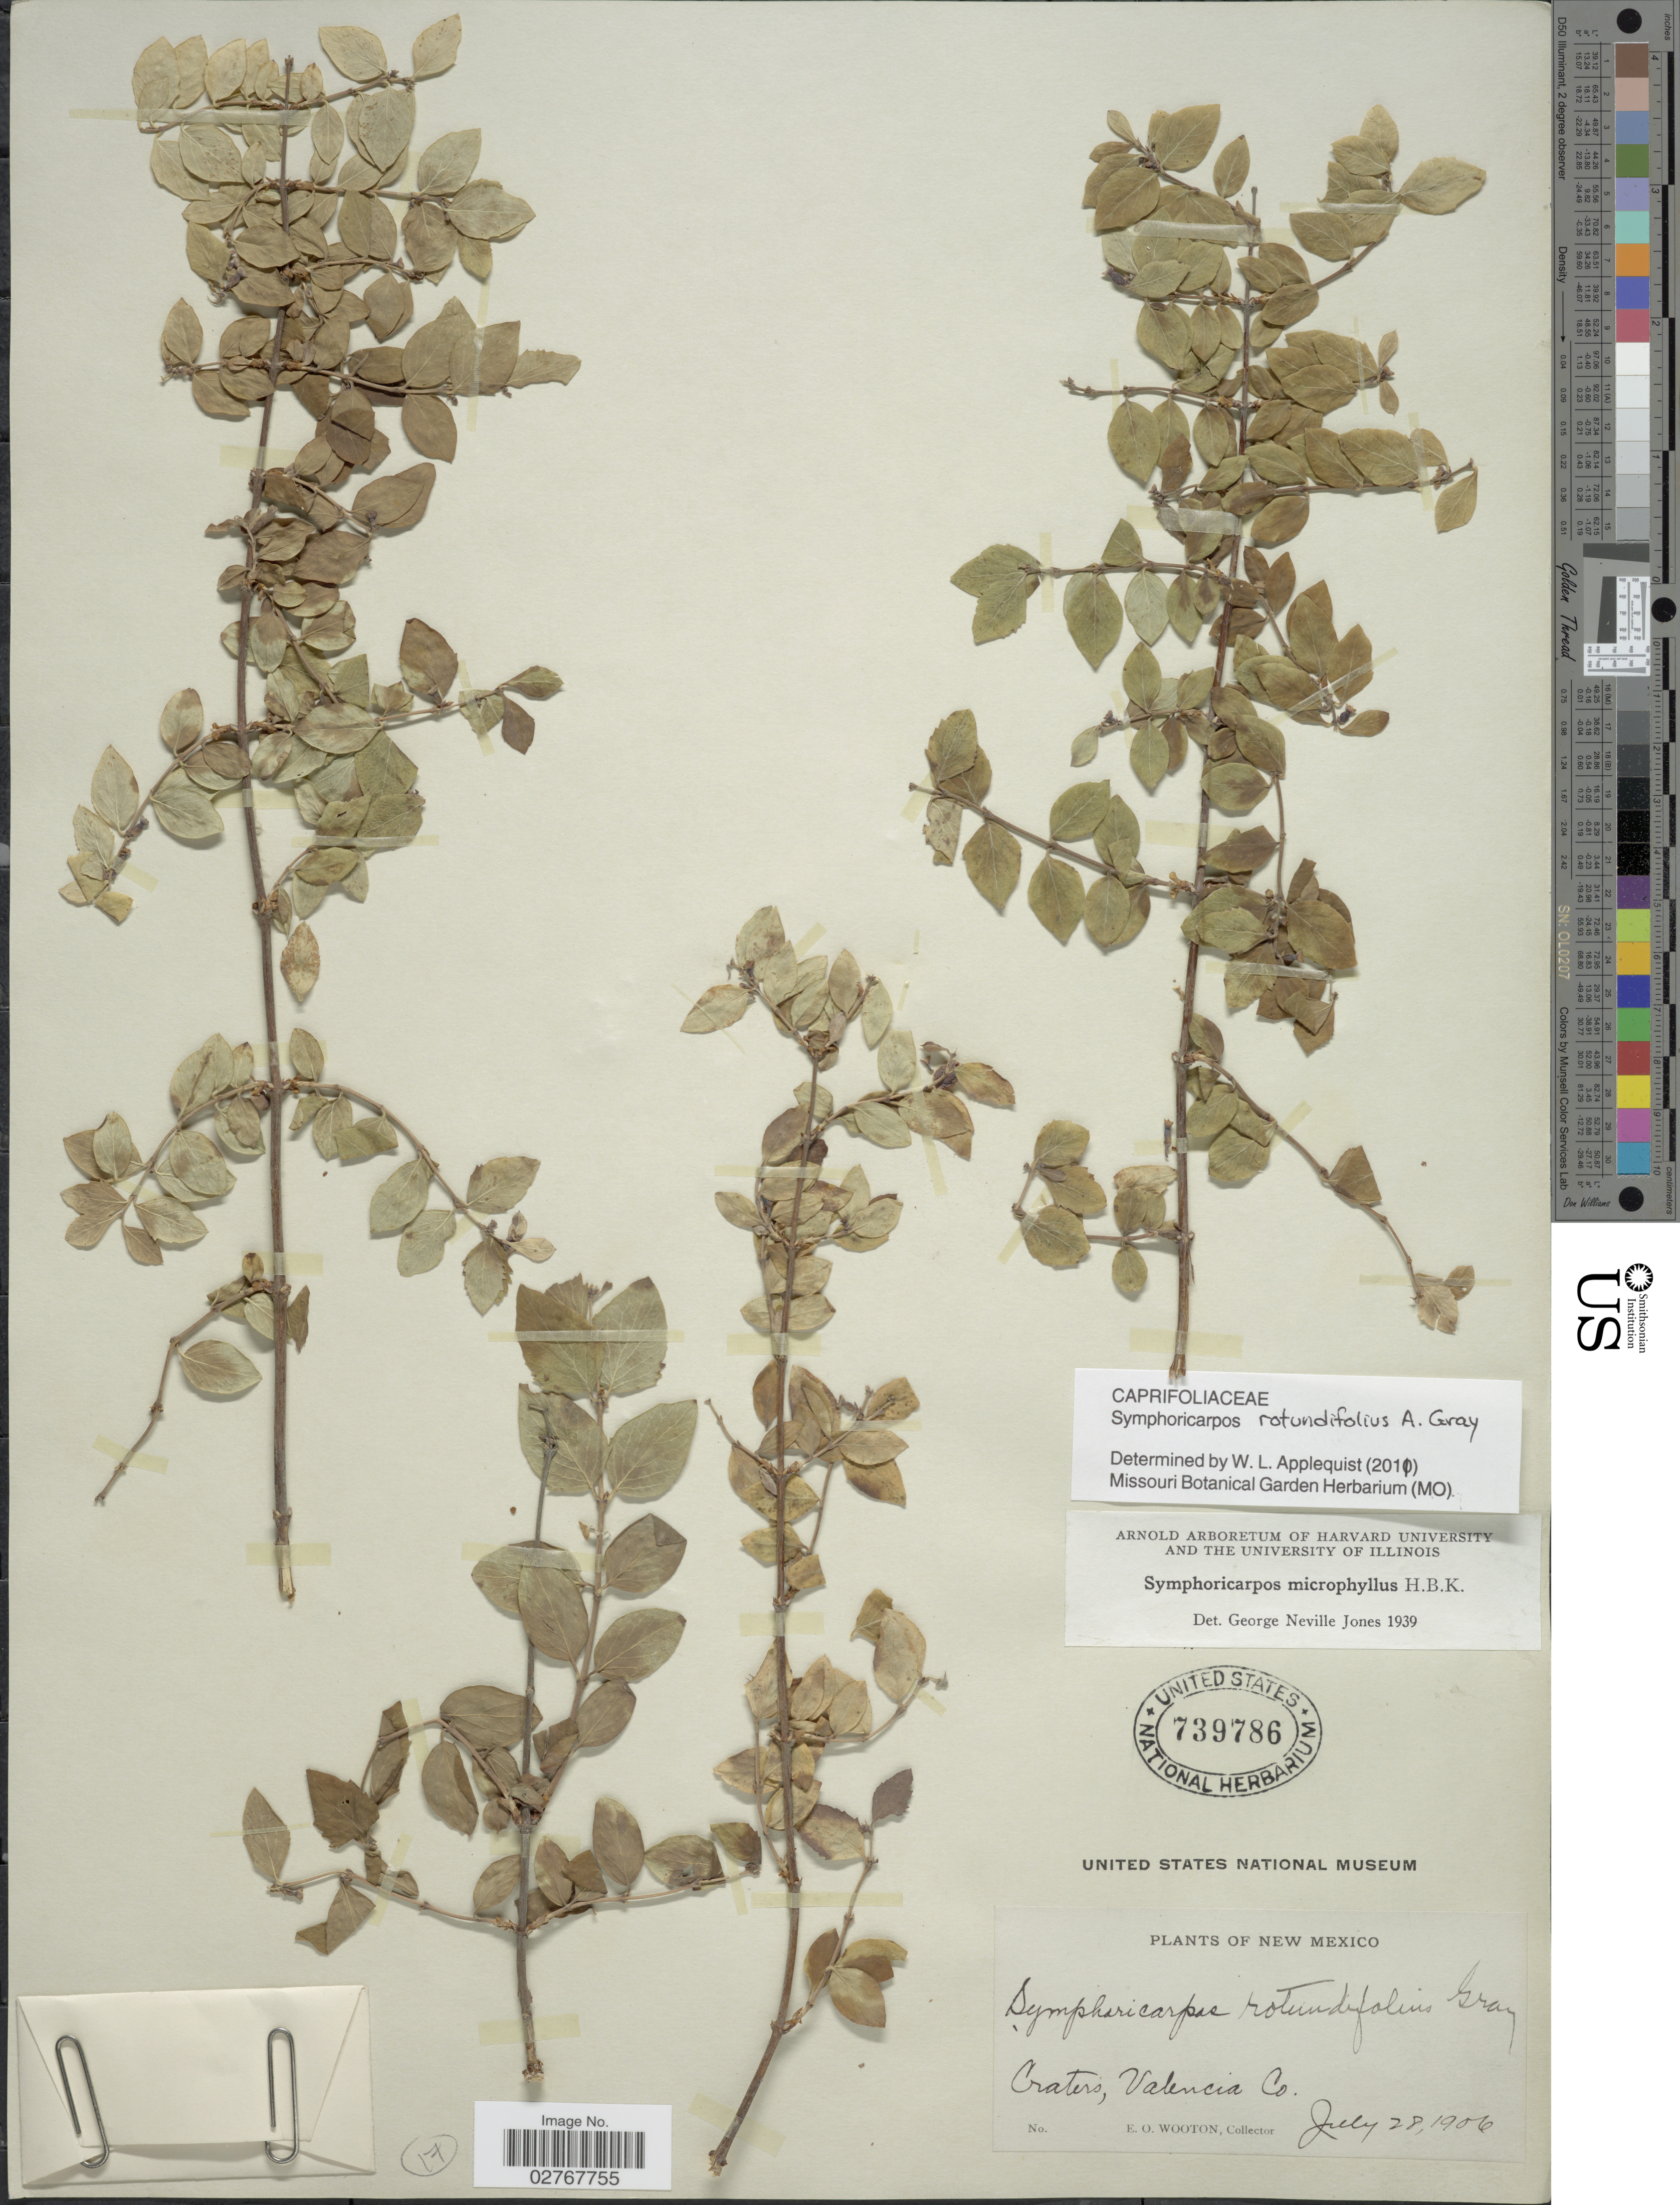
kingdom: Plantae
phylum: Tracheophyta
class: Magnoliopsida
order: Dipsacales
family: Caprifoliaceae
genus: Symphoricarpos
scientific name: Symphoricarpos rotundifolius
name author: A. Gray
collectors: E. O. Wooton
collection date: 1906-07-28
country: United States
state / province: New Mexico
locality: Craters, Valencia Co.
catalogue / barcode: US 739786